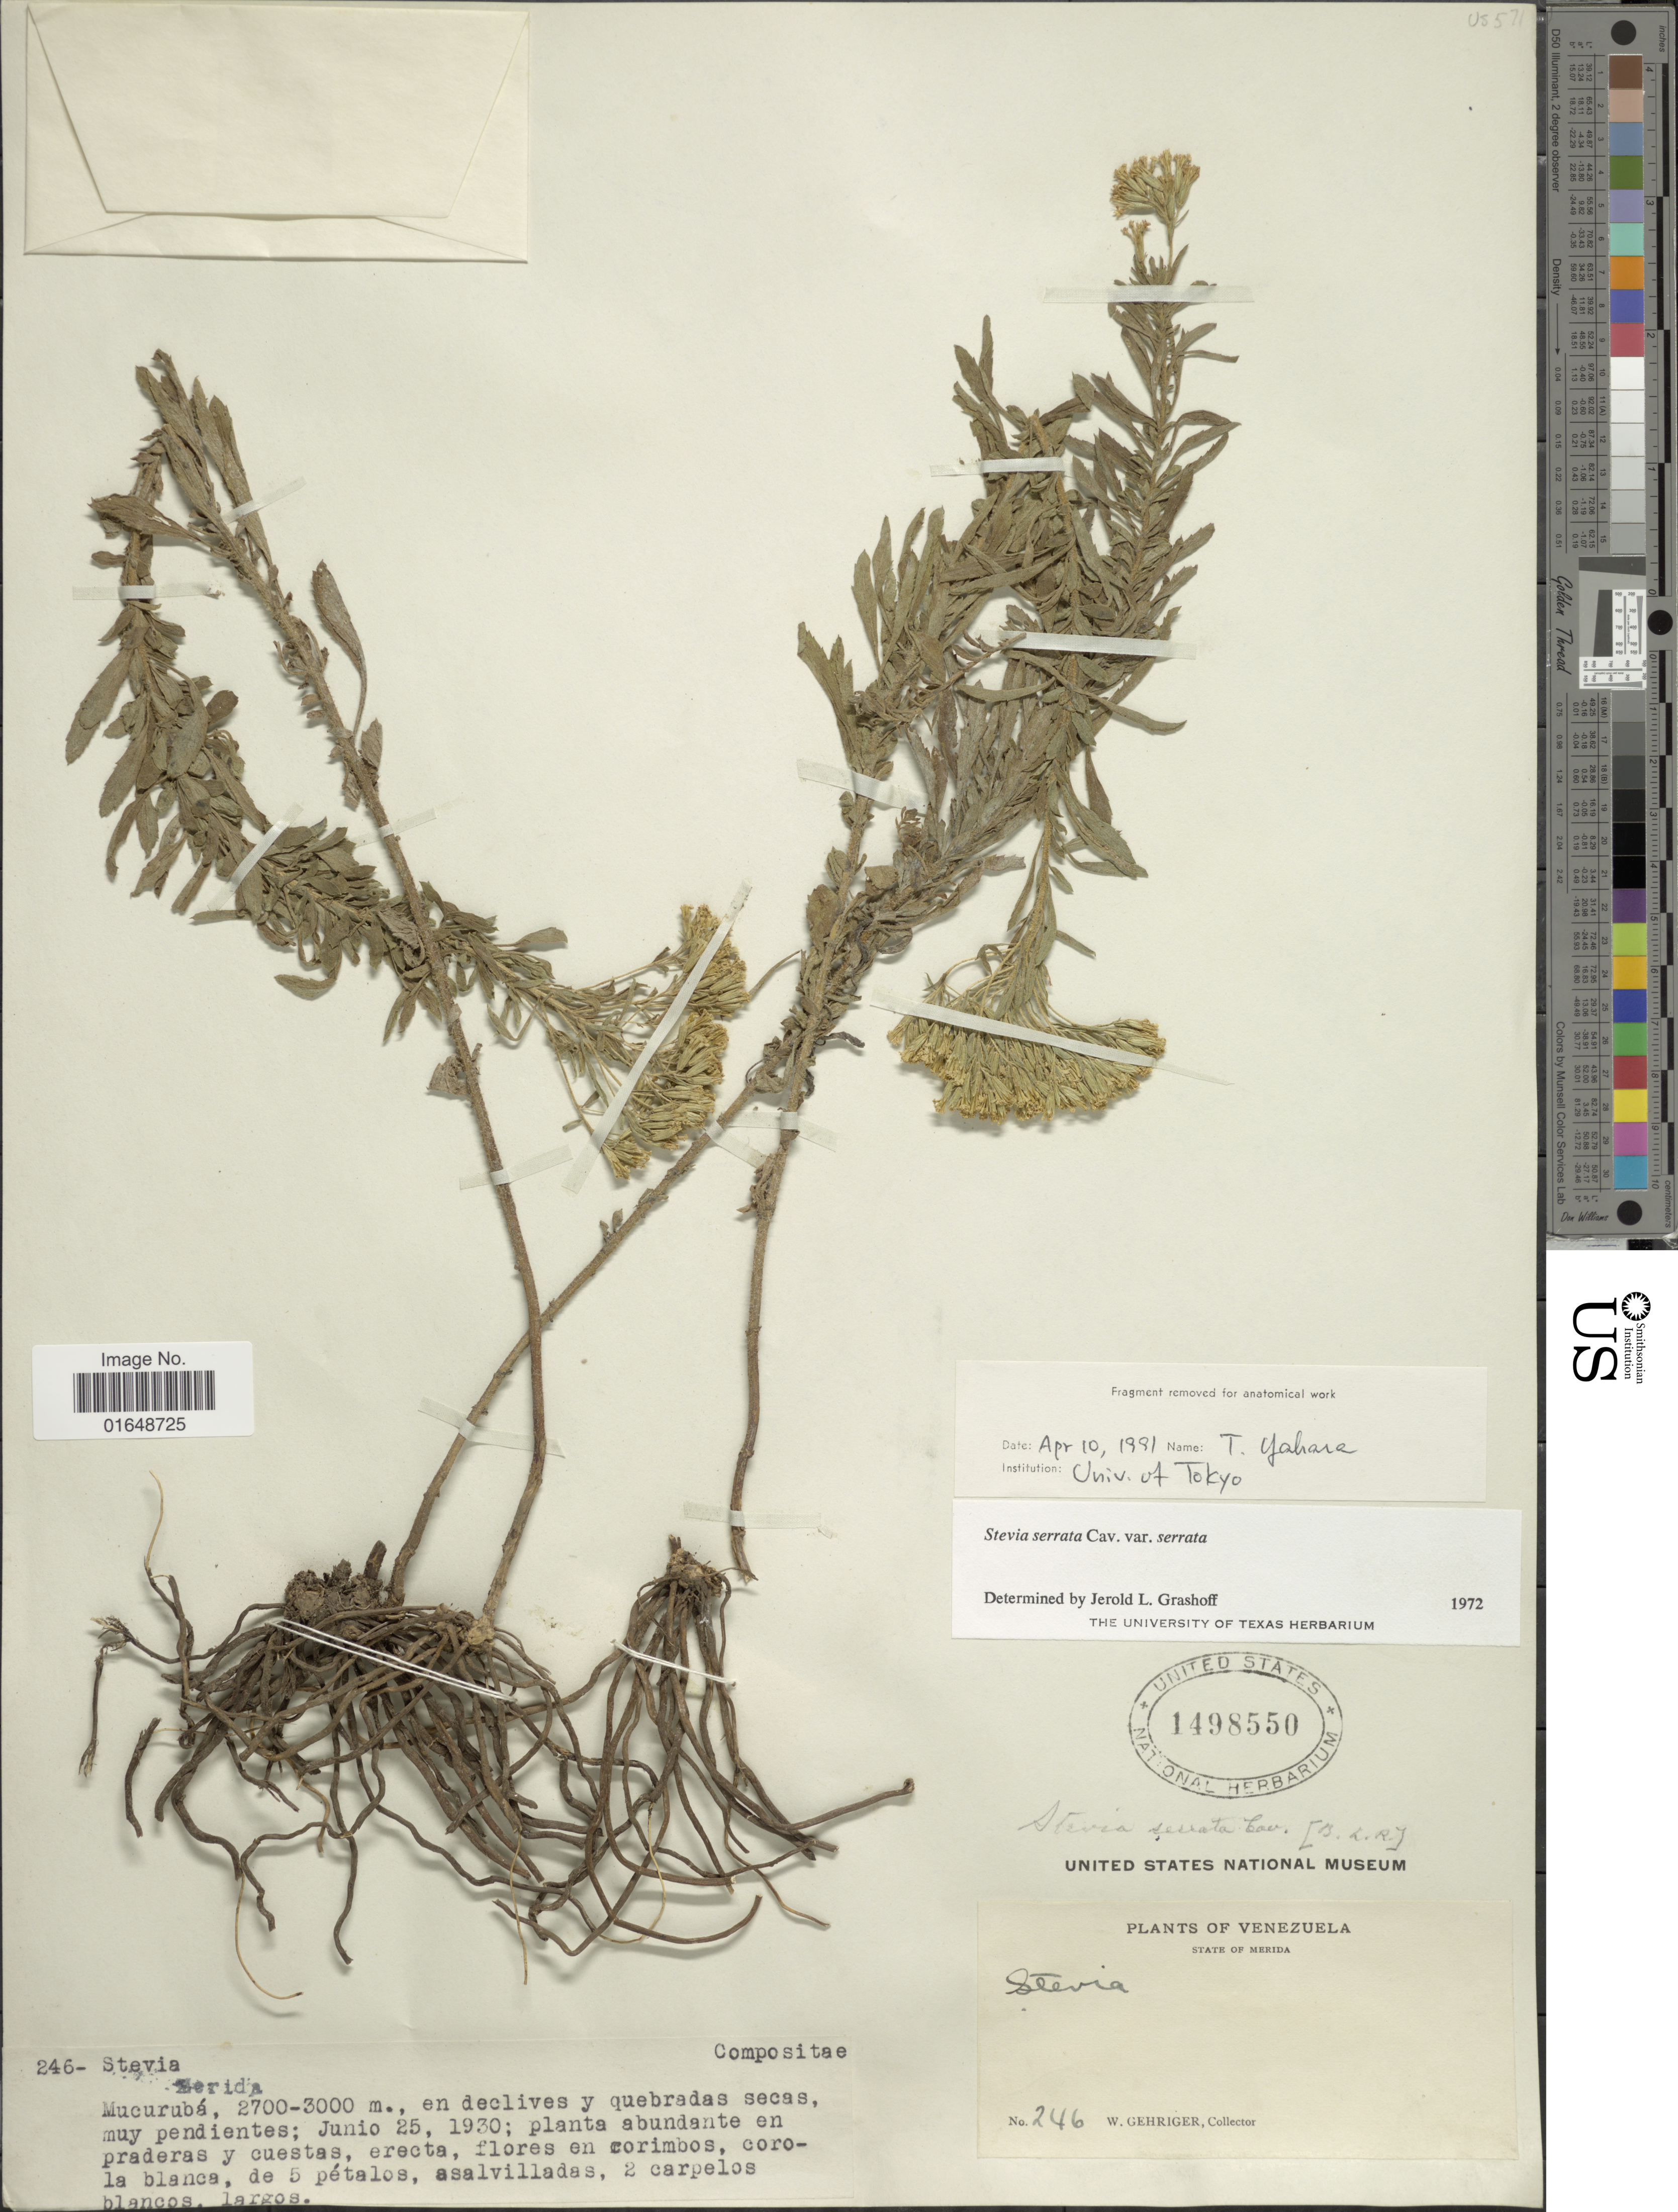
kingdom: Plantae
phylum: Tracheophyta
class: Magnoliopsida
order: Asterales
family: Asteraceae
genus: Stevia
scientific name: Stevia serrata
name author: Cav.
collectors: W. Gehriger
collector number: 246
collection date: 1930-06-25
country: Venezuela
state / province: Mérida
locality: State of Merida. Mucurubá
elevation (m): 2700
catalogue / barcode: US 1498550